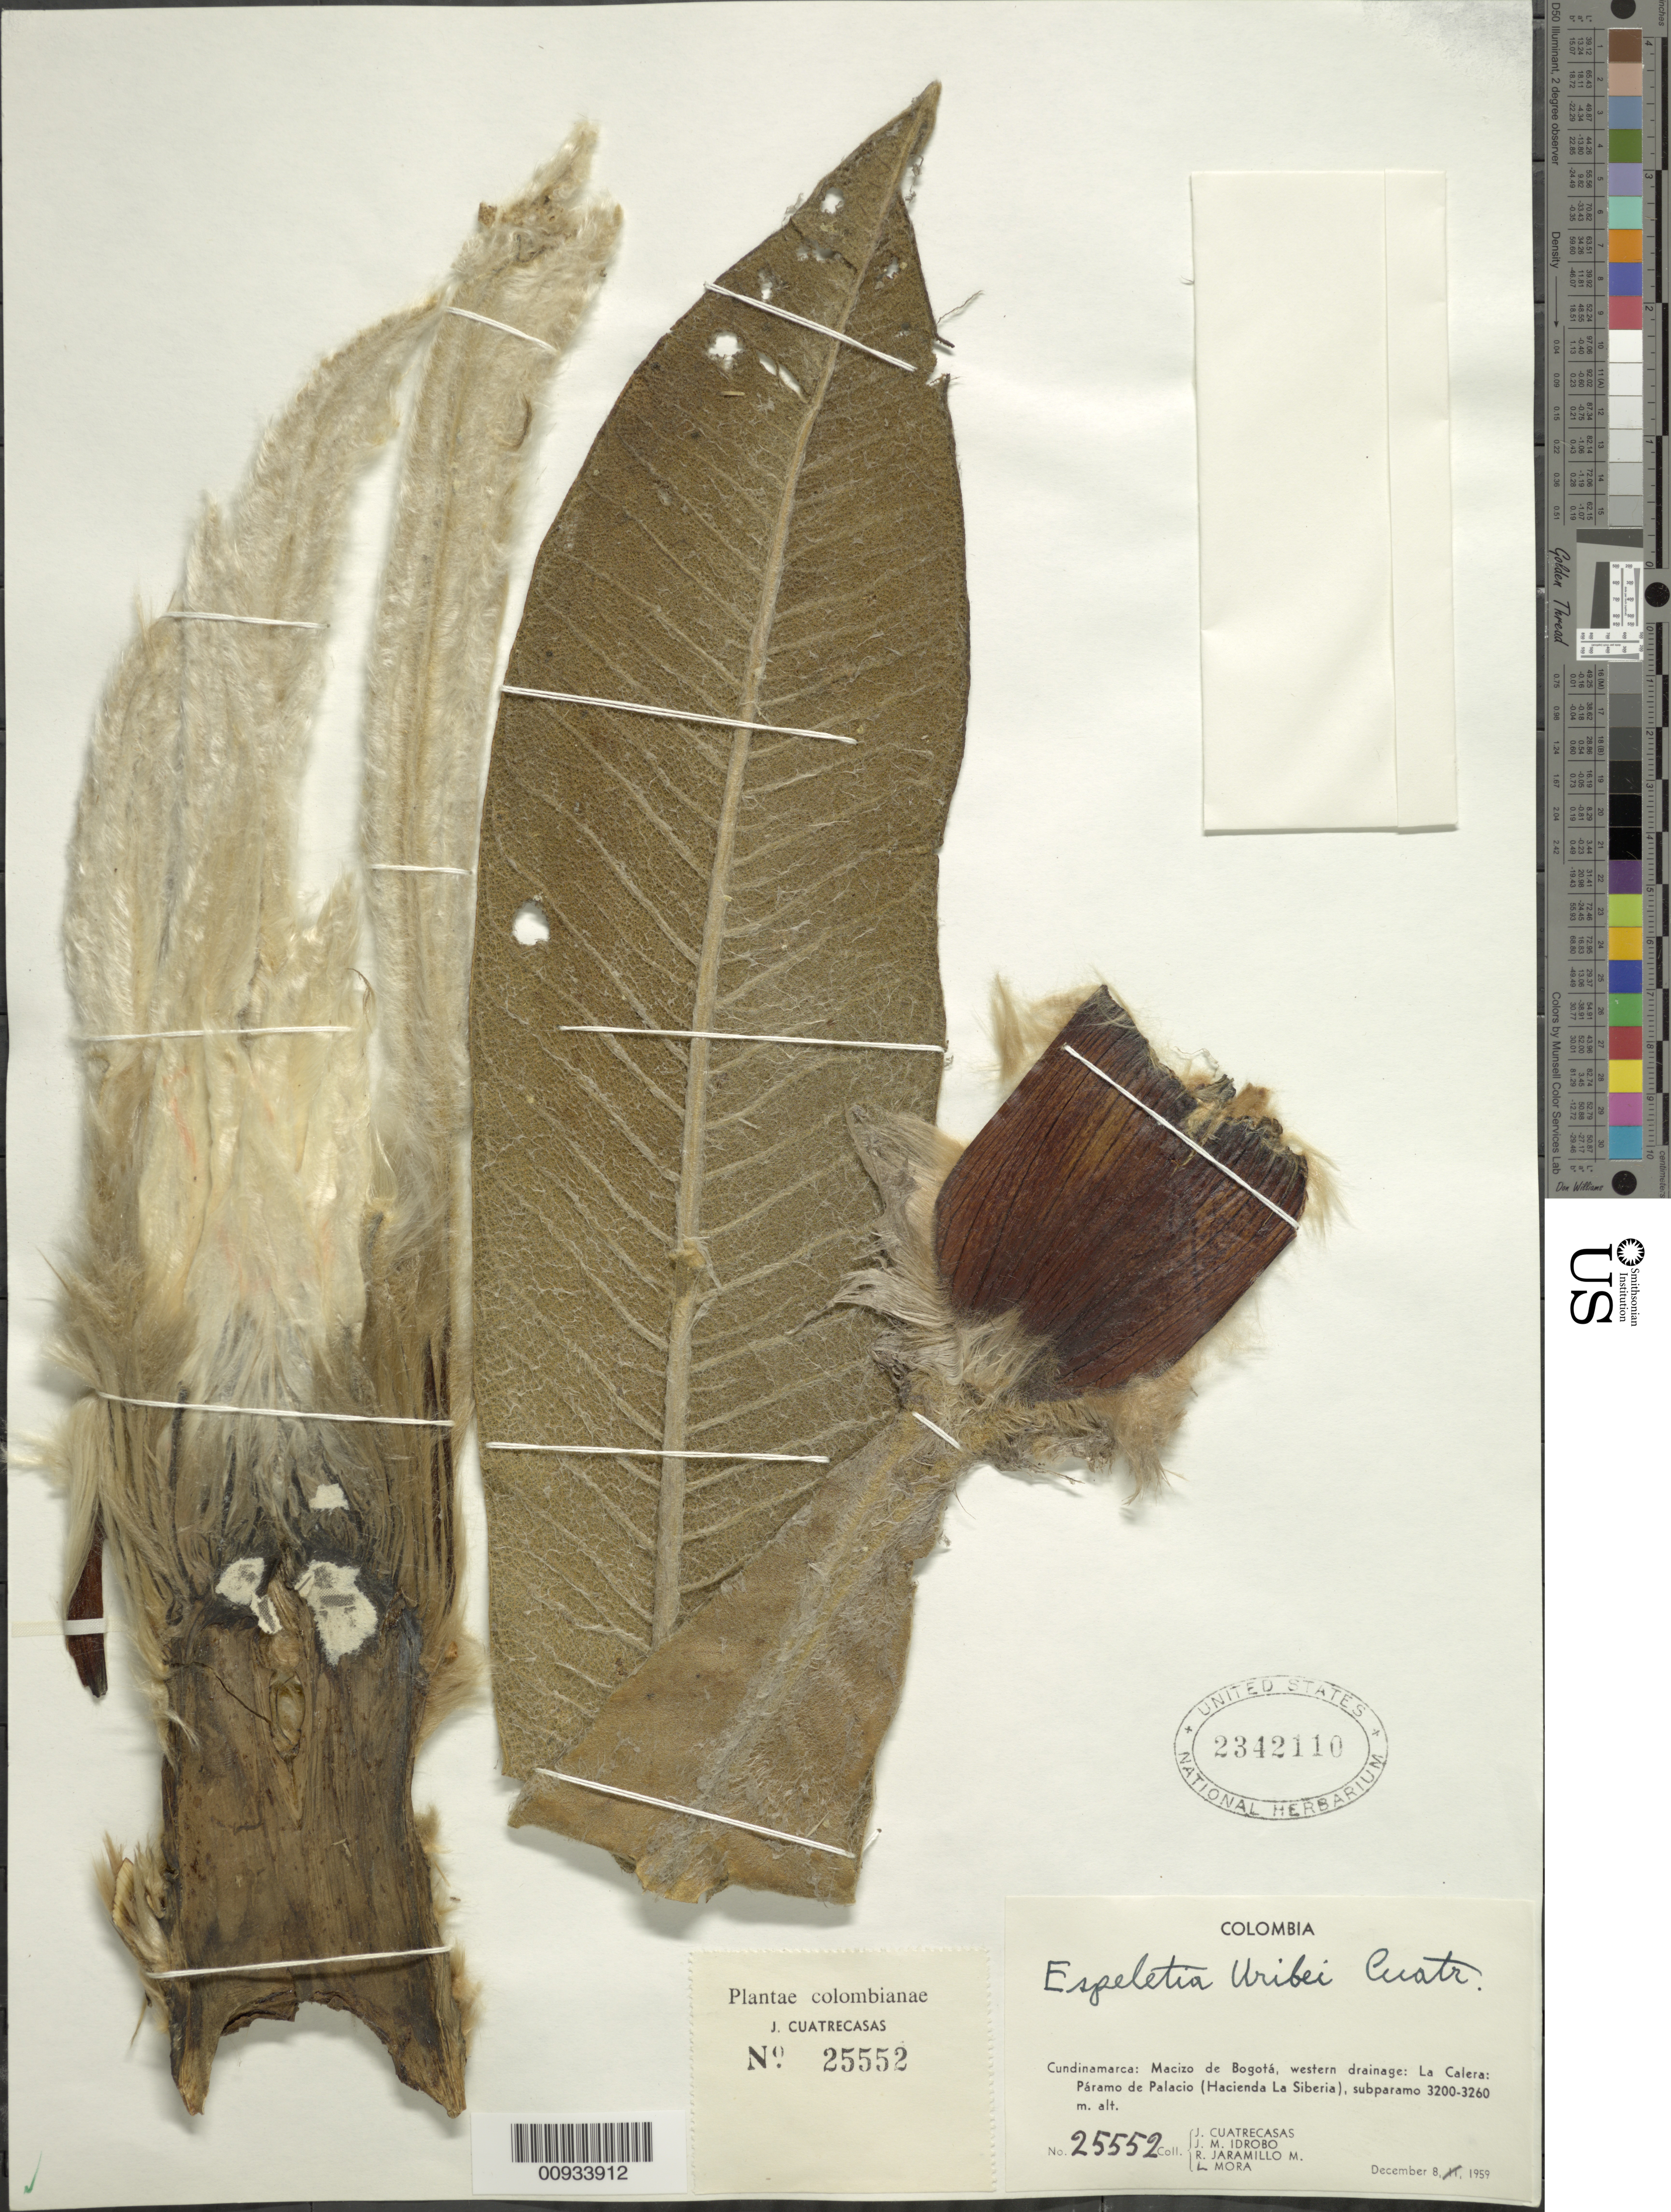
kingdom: Plantae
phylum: Tracheophyta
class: Magnoliopsida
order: Asterales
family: Asteraceae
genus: Espeletia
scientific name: Espeletia uribei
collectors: J. Cuatrecasas, J. M. Idrobo, R. Jaramillo M. & L. Mora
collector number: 25552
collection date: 1959-12-08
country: Colombia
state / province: Cundinamarca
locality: Macizo de Bogota, western drainage: La Calera: Paramo de Palacio (Hacienda La Siberia), subparamo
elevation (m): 3200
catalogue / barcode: US 2342110